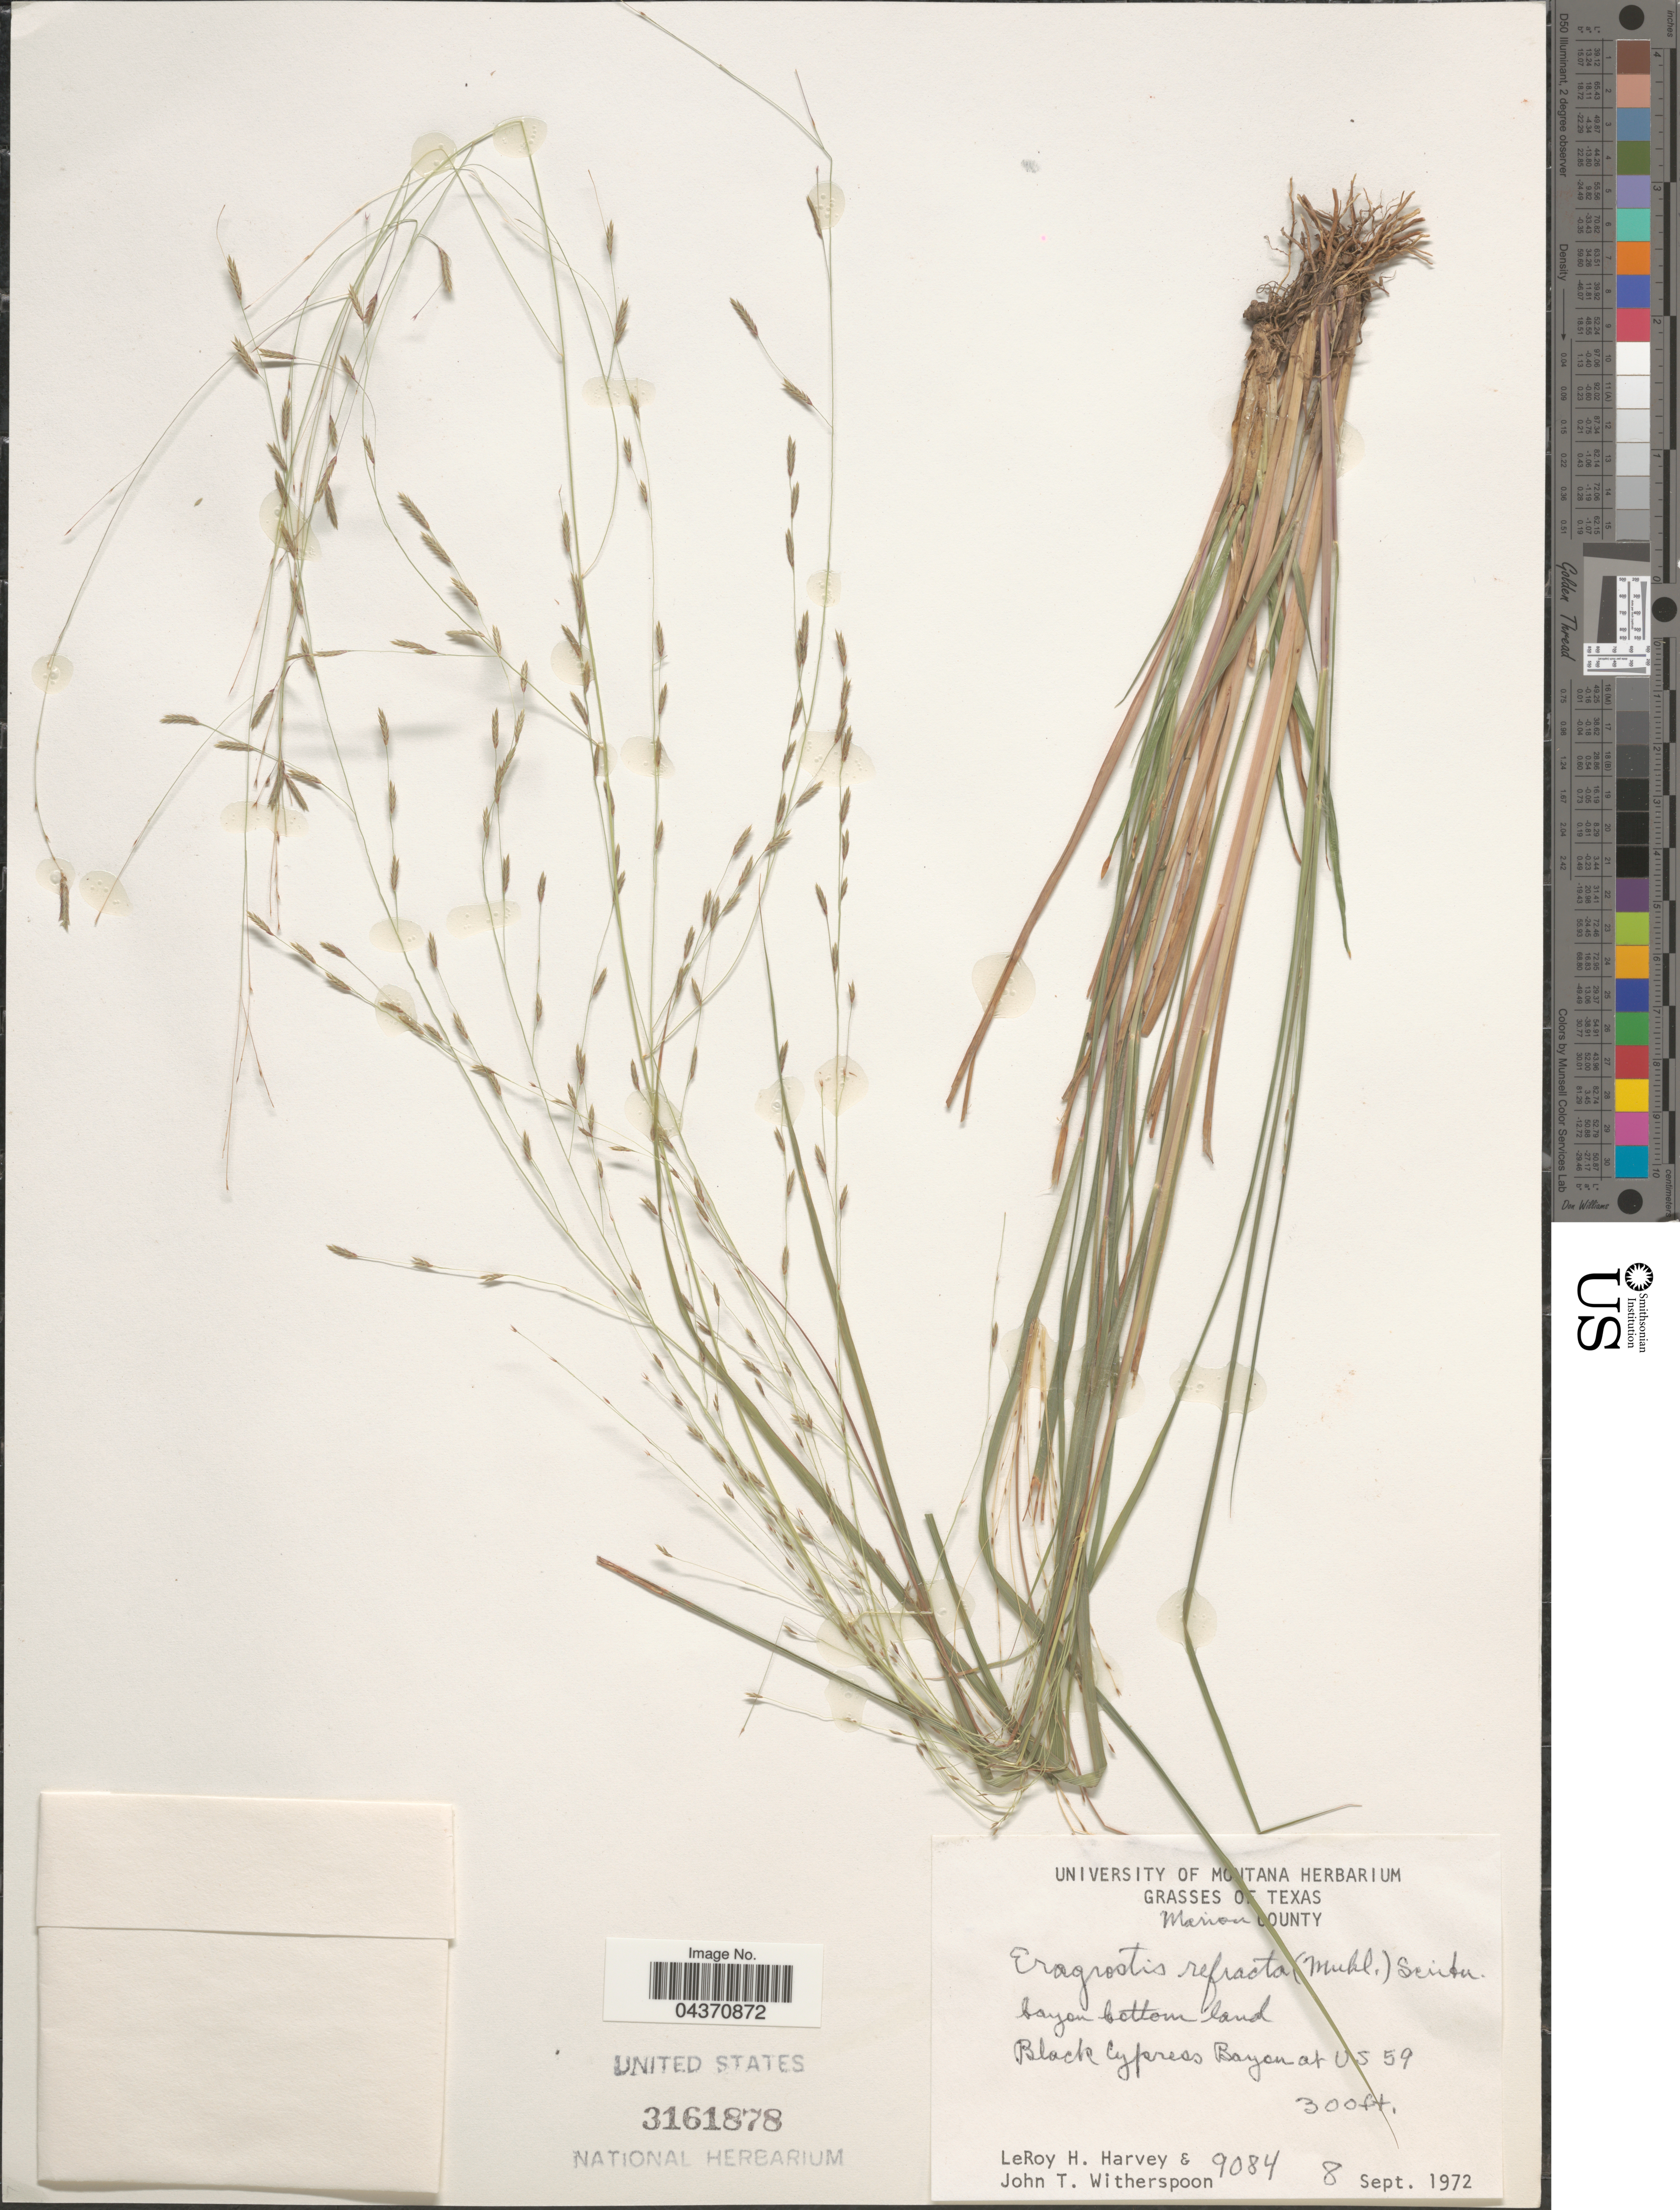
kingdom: Plantae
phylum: Tracheophyta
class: Liliopsida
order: Poales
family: Poaceae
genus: Eragrostis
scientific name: Eragrostis refracta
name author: (Muhl.) Scribn.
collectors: L. H. Harvey & J. Witherspoon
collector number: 9084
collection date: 1972-09-08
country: United States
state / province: Texas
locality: Marion County. Black Cypress Bayou at US 59.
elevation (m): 91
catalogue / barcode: US 3161878